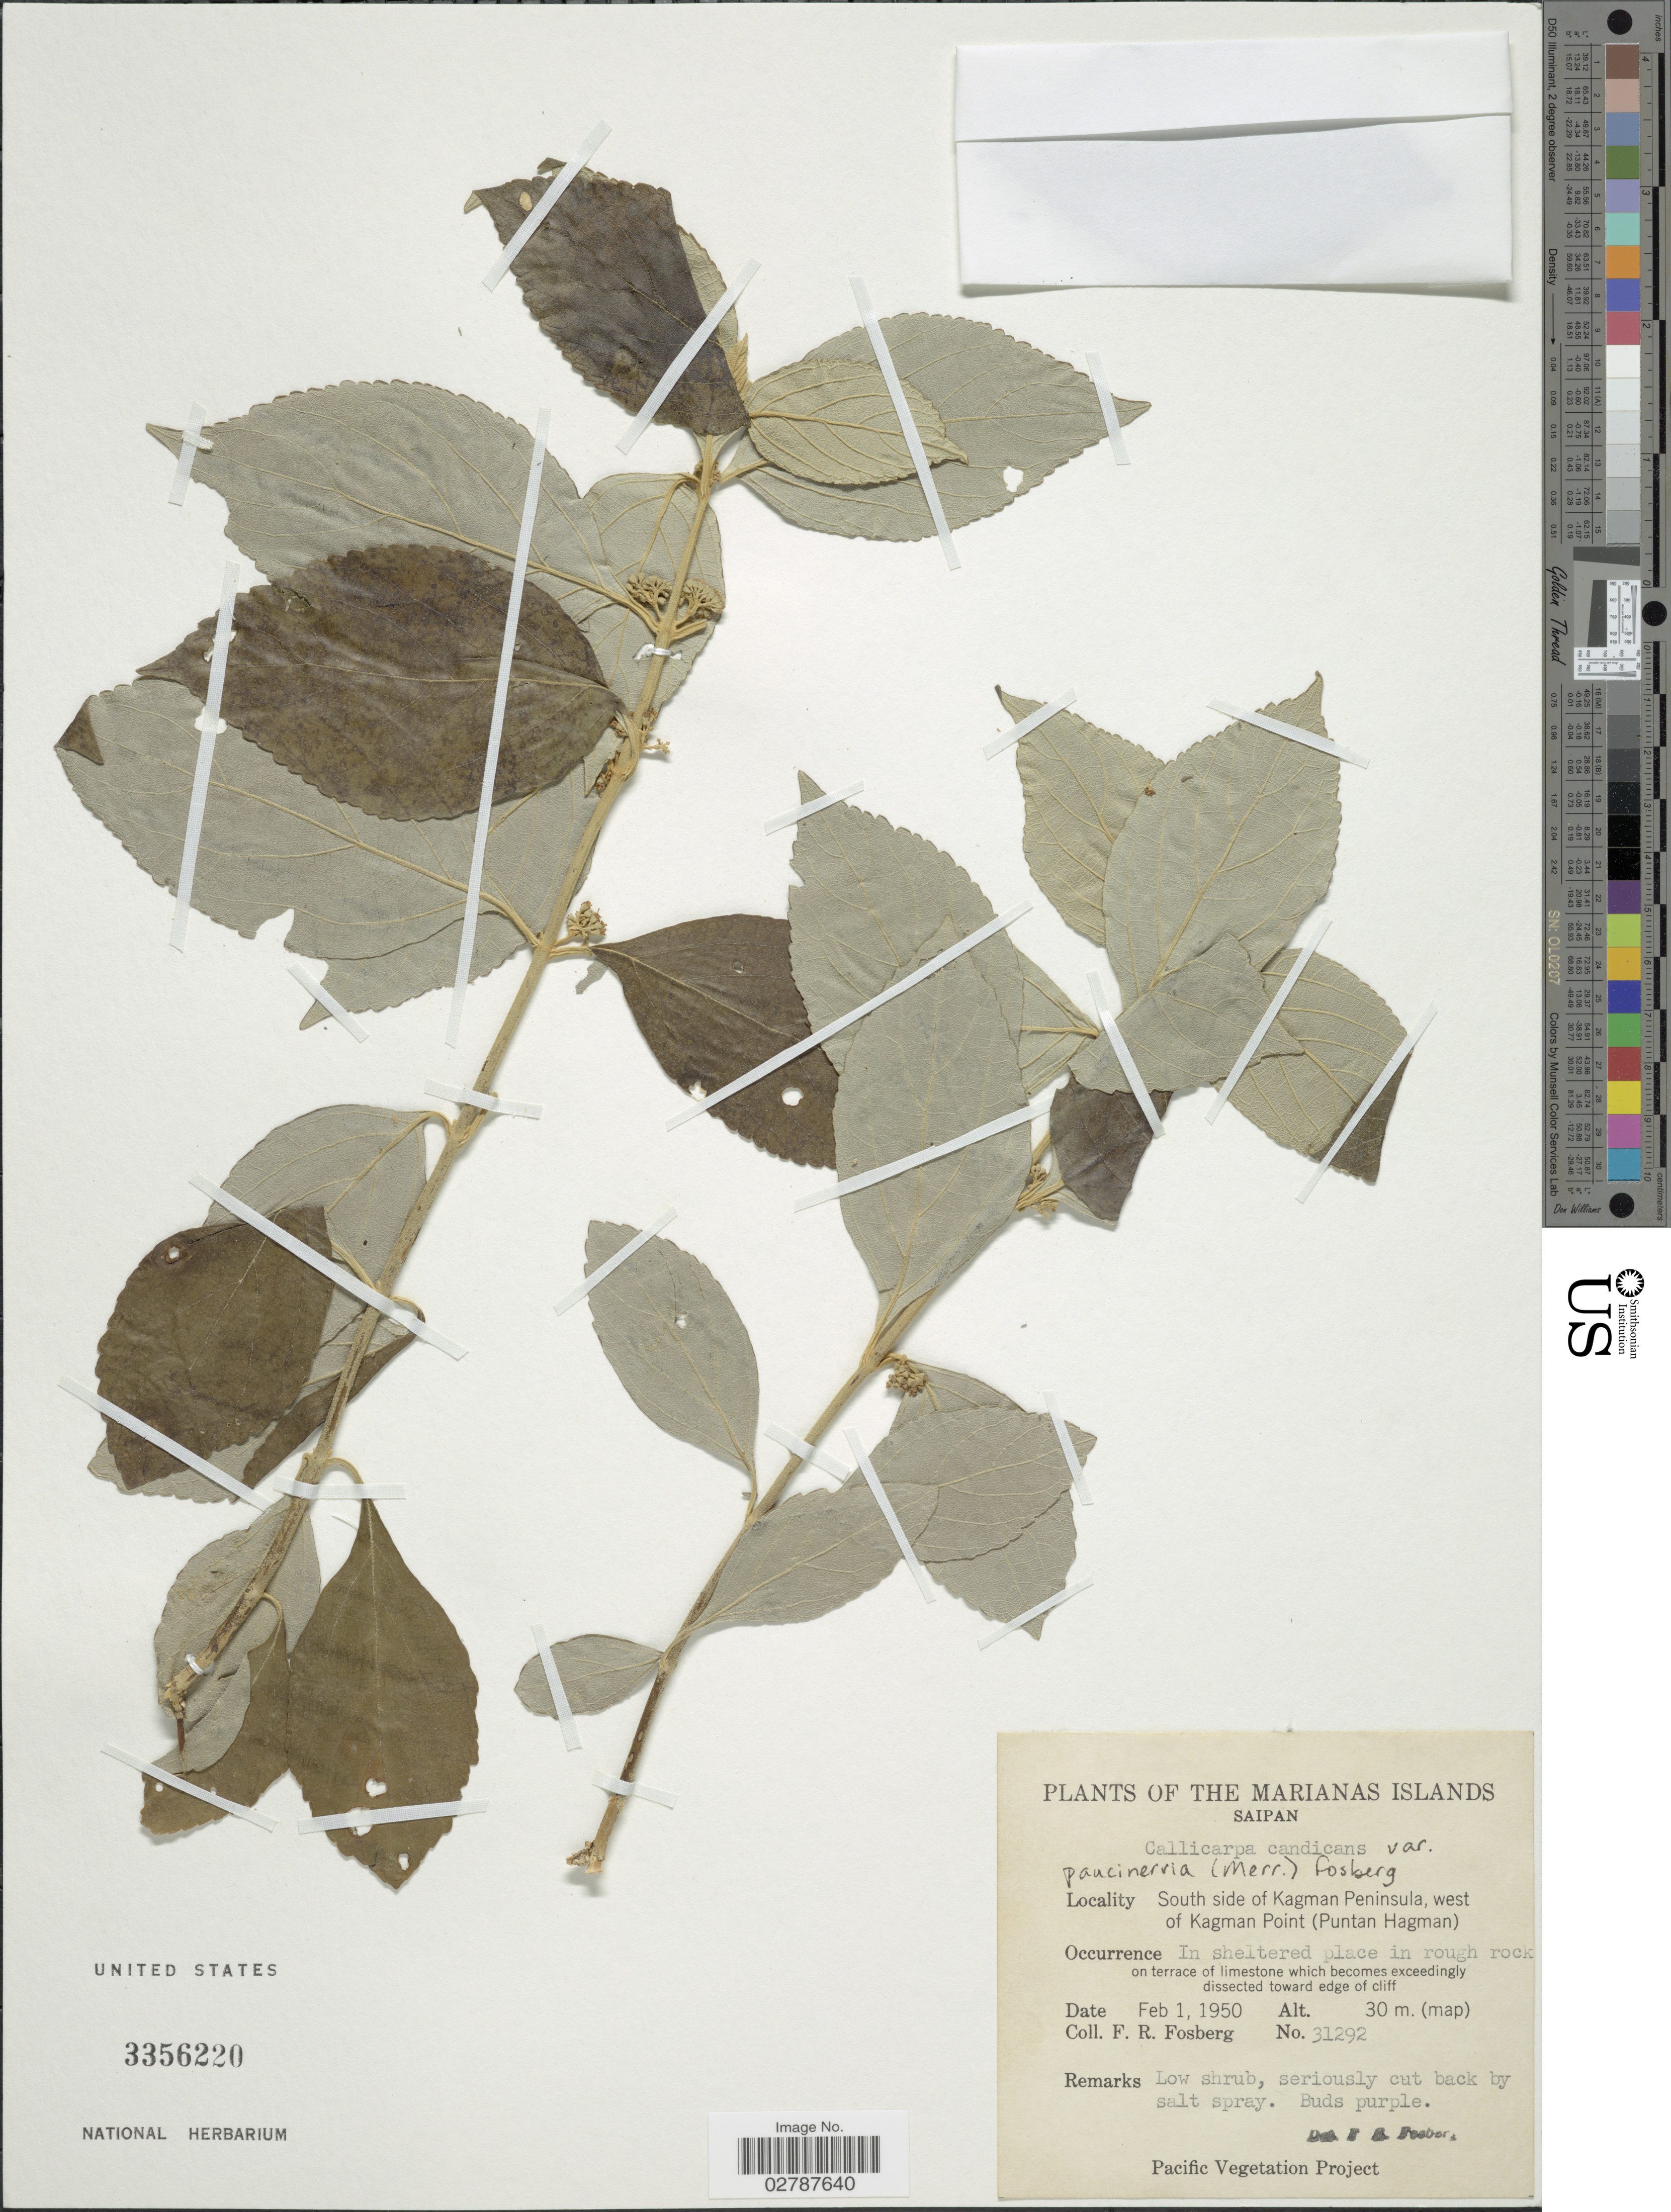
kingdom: Plantae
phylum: Tracheophyta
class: Magnoliopsida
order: Lamiales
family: Lamiaceae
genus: Callicarpa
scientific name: Callicarpa candicans var. paucinervia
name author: (Merr.) Fosberg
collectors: F. R. Fosberg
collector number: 31292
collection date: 1950-02-01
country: Northern Mariana Islands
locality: The Marianas Islands. Saipan. South side of Kagman Peninsula, west of Kagman Point (Puntan Hagman).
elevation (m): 30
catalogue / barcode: US 3356220